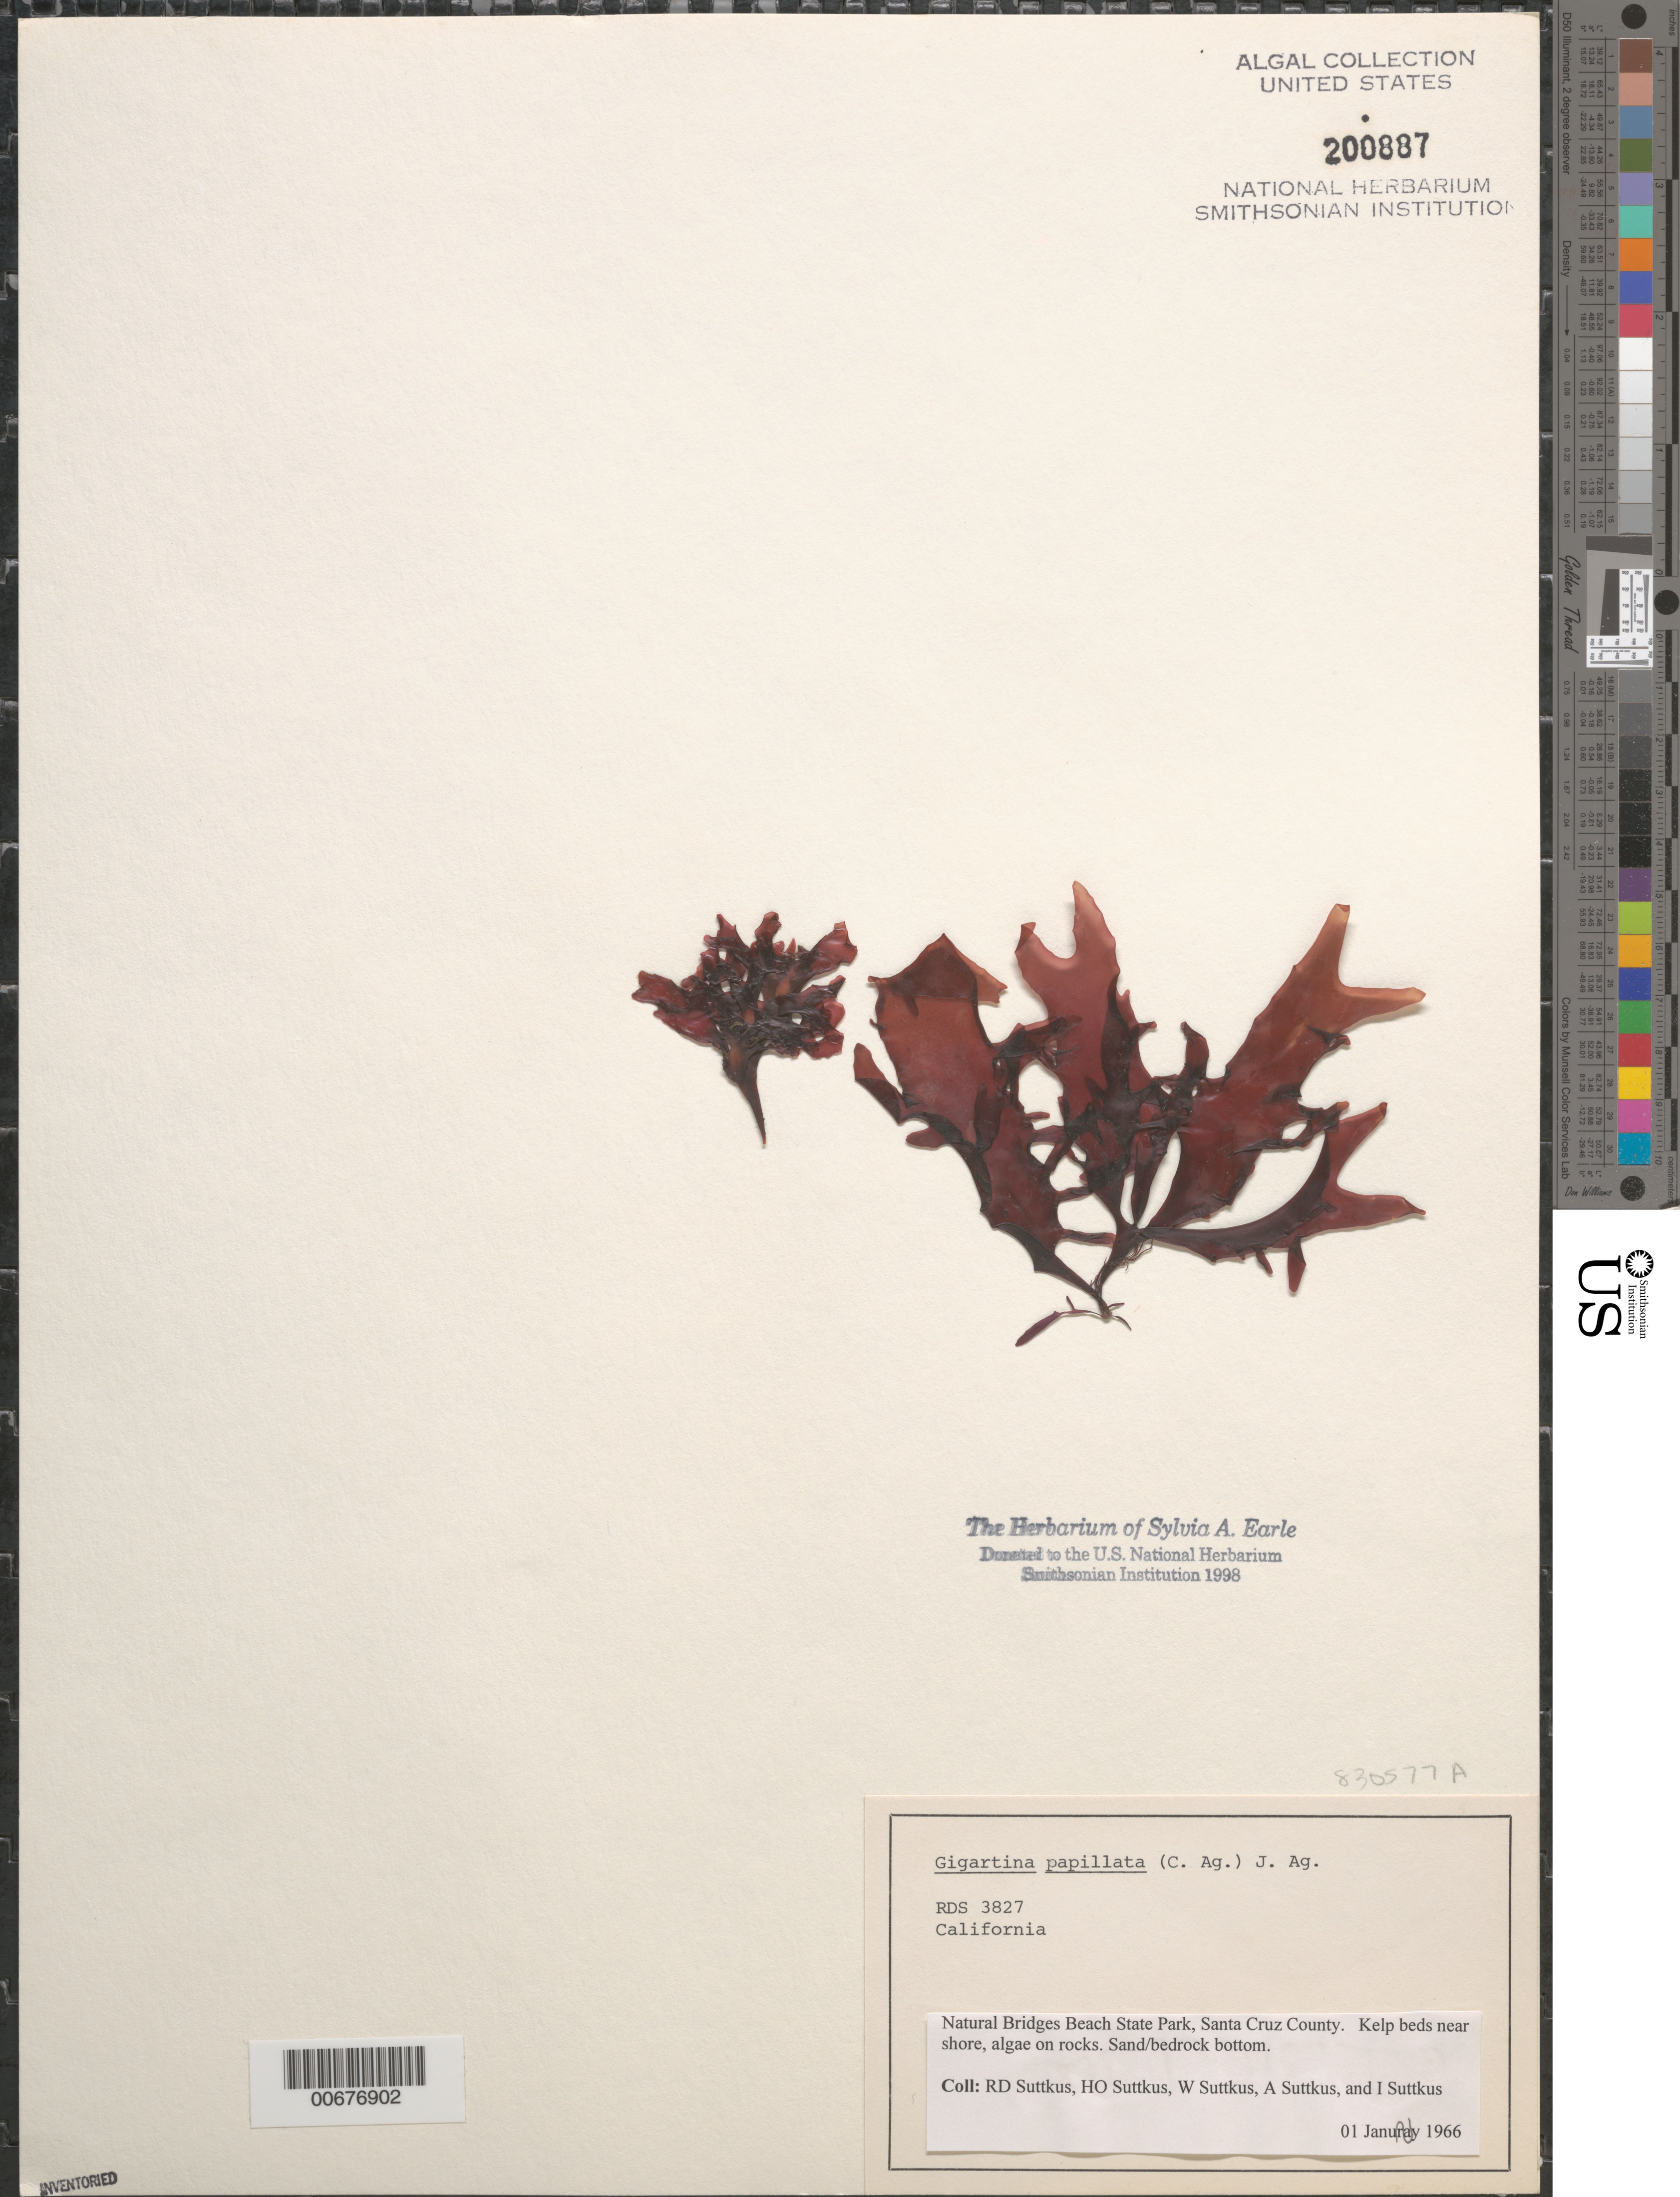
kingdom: Plantae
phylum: Rhodophyta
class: Florideophyceae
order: Gigartinales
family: Phyllophoraceae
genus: Mastocarpus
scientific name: Mastocarpus papillatus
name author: (C. Agardh) Kütz.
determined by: Algae name updating Project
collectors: R. Suttkus, H. Suttkus, W. Suttkus, A. Suttkus & I. Suttkus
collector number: RDS 3827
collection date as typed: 01 Jan 1966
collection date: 1966-01-01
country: United States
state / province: California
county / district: Santa Cruz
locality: Natural Bridges Beach State Park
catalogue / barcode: US 200887